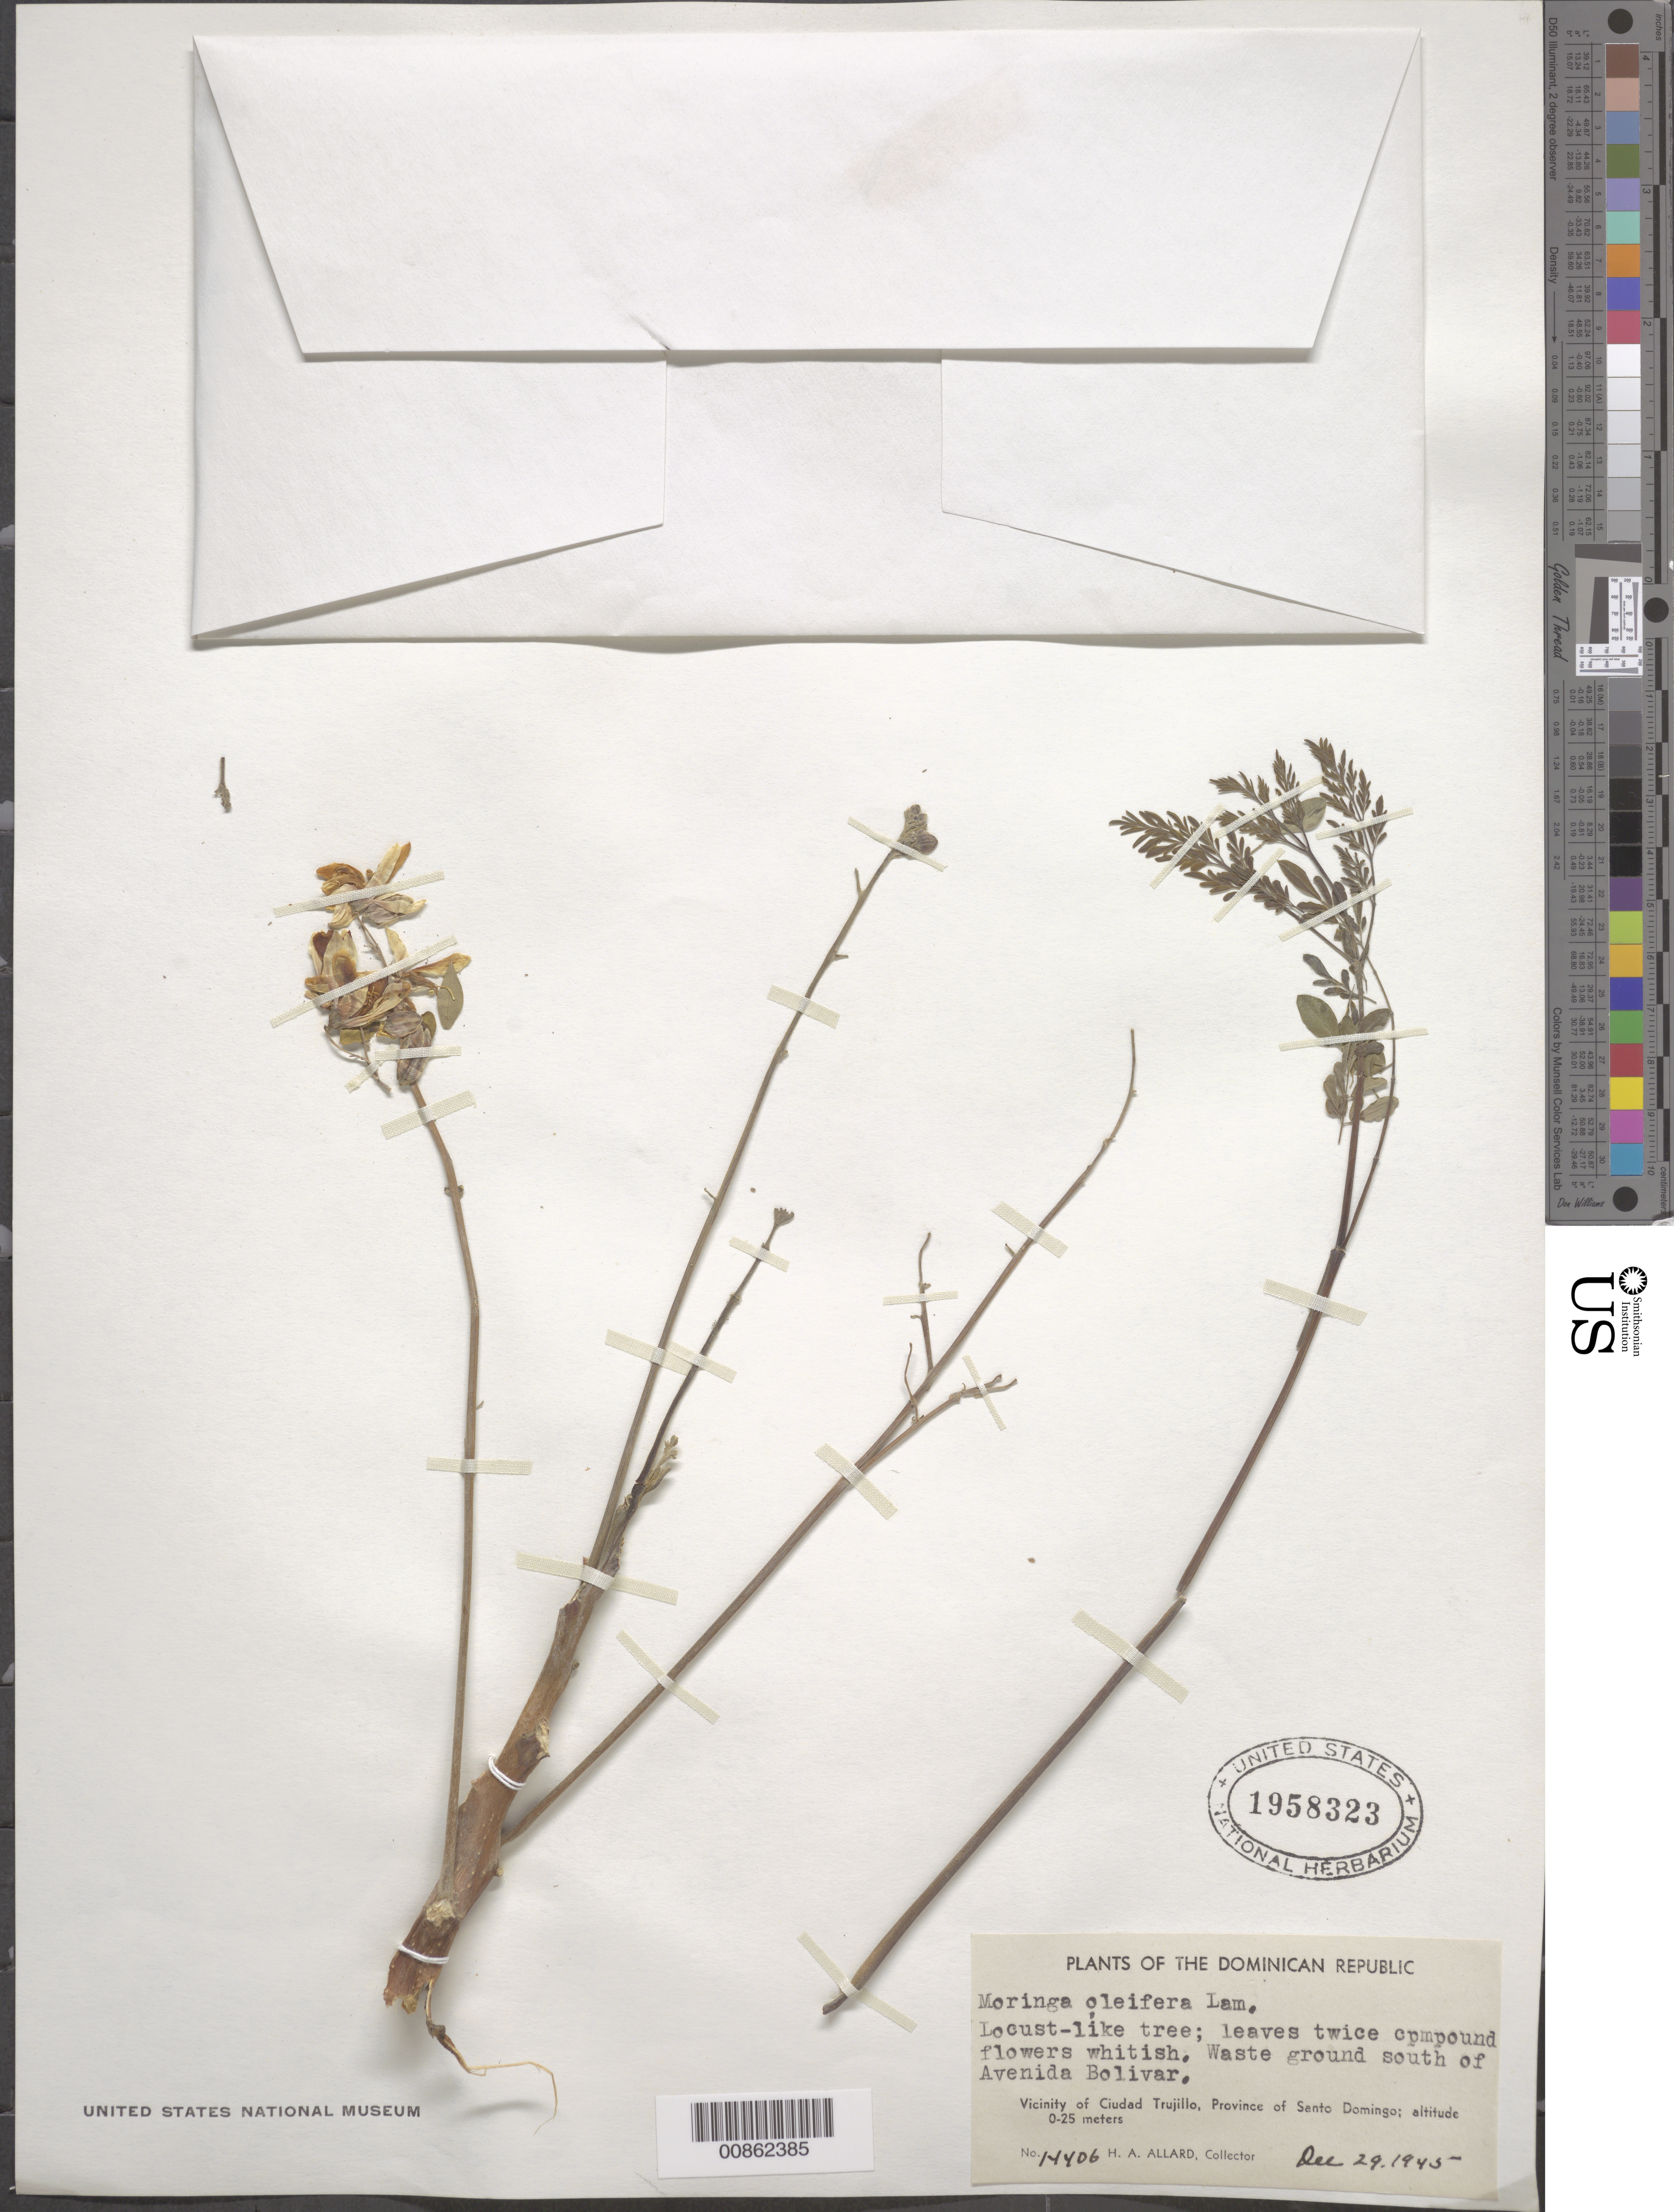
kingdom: Plantae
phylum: Tracheophyta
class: Magnoliopsida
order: Brassicales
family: Moringaceae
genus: Moringa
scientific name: Moringa oleifera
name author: Lam.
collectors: H. A. Allard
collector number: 14406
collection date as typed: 29 Dec 1945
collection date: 1945-12-29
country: Dominican Republic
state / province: Distrito Nacional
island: Hispaniola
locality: Vicinity of Ciudad Trujillo, Province of Santo Domingo (obsolete). South of Avenida Bolivar.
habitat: Waste ground.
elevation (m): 0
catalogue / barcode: US 1958323